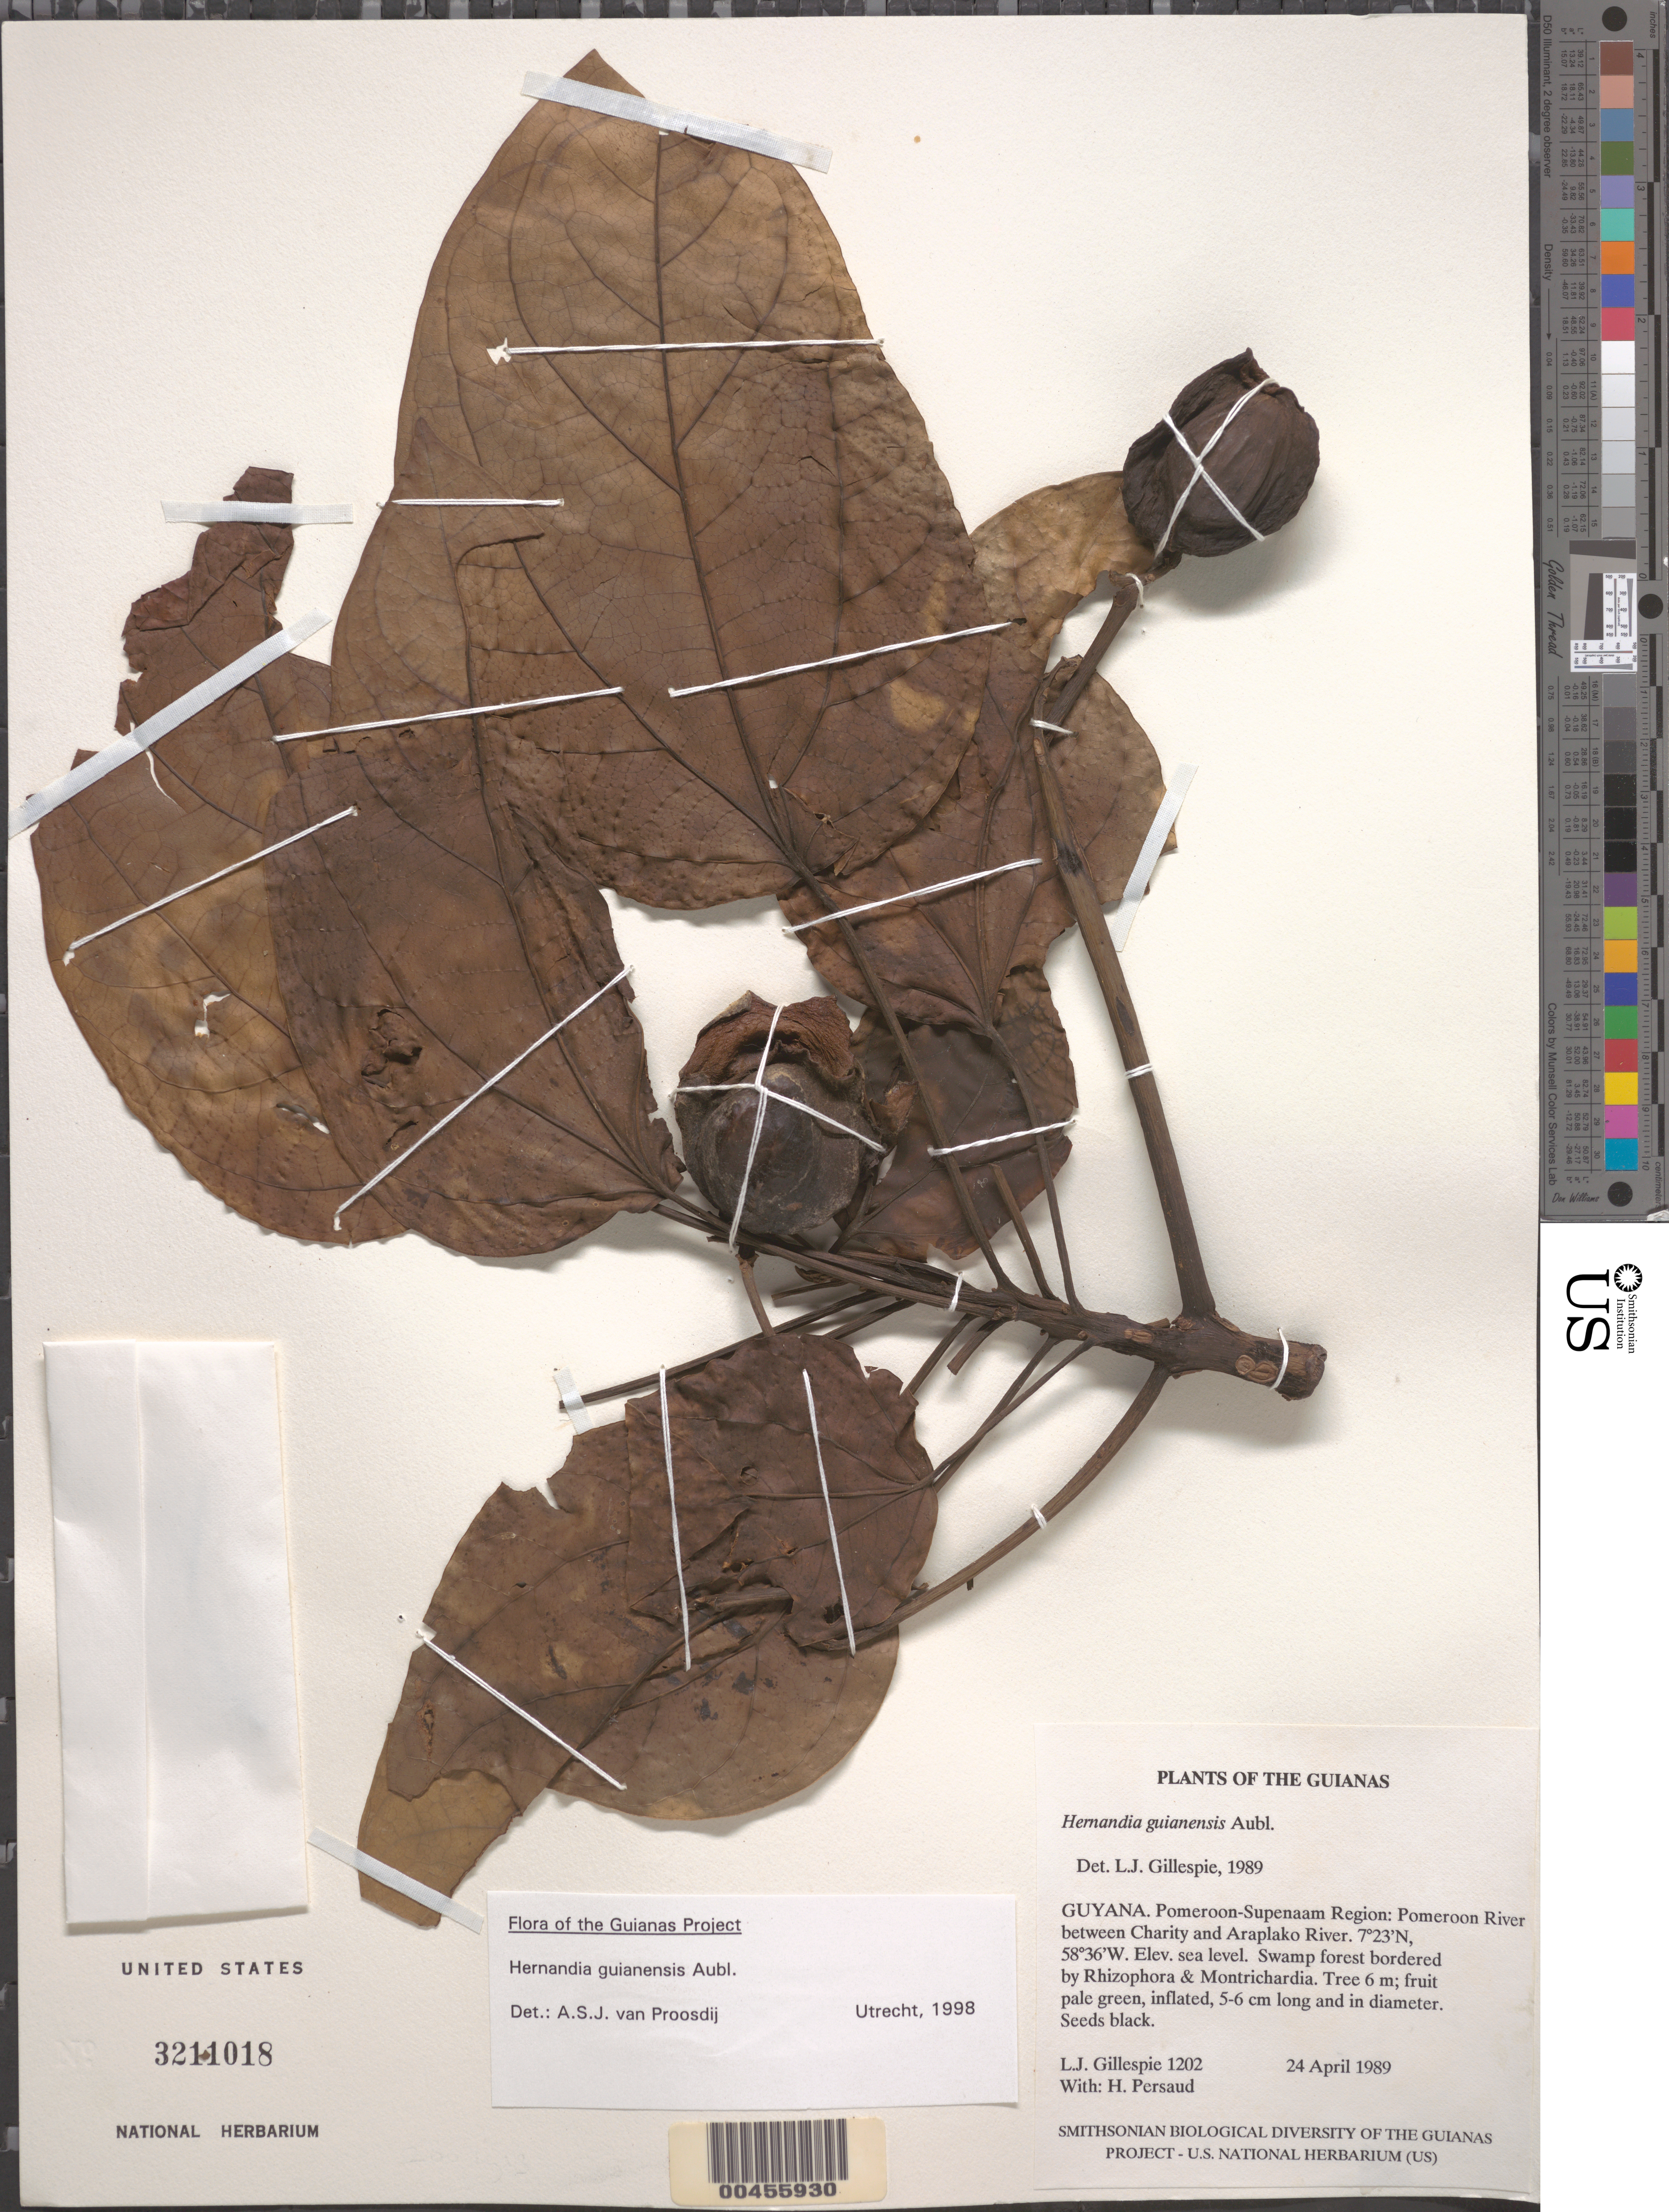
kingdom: Plantae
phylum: Tracheophyta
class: Magnoliopsida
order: Laurales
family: Hernandiaceae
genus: Hernandia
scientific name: Hernandia guianensis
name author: Aubl.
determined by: Gillespie, L. J.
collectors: L. J. Gillespie & H. Persaud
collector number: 1202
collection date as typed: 24 April 1989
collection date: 1989-04-24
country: Guyana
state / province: Pomeroon-Supenaam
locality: Pomeroon River between Charity and Araplako River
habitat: Swamp forest bordered by Rhizophora & Montrichardia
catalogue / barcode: US 3211018